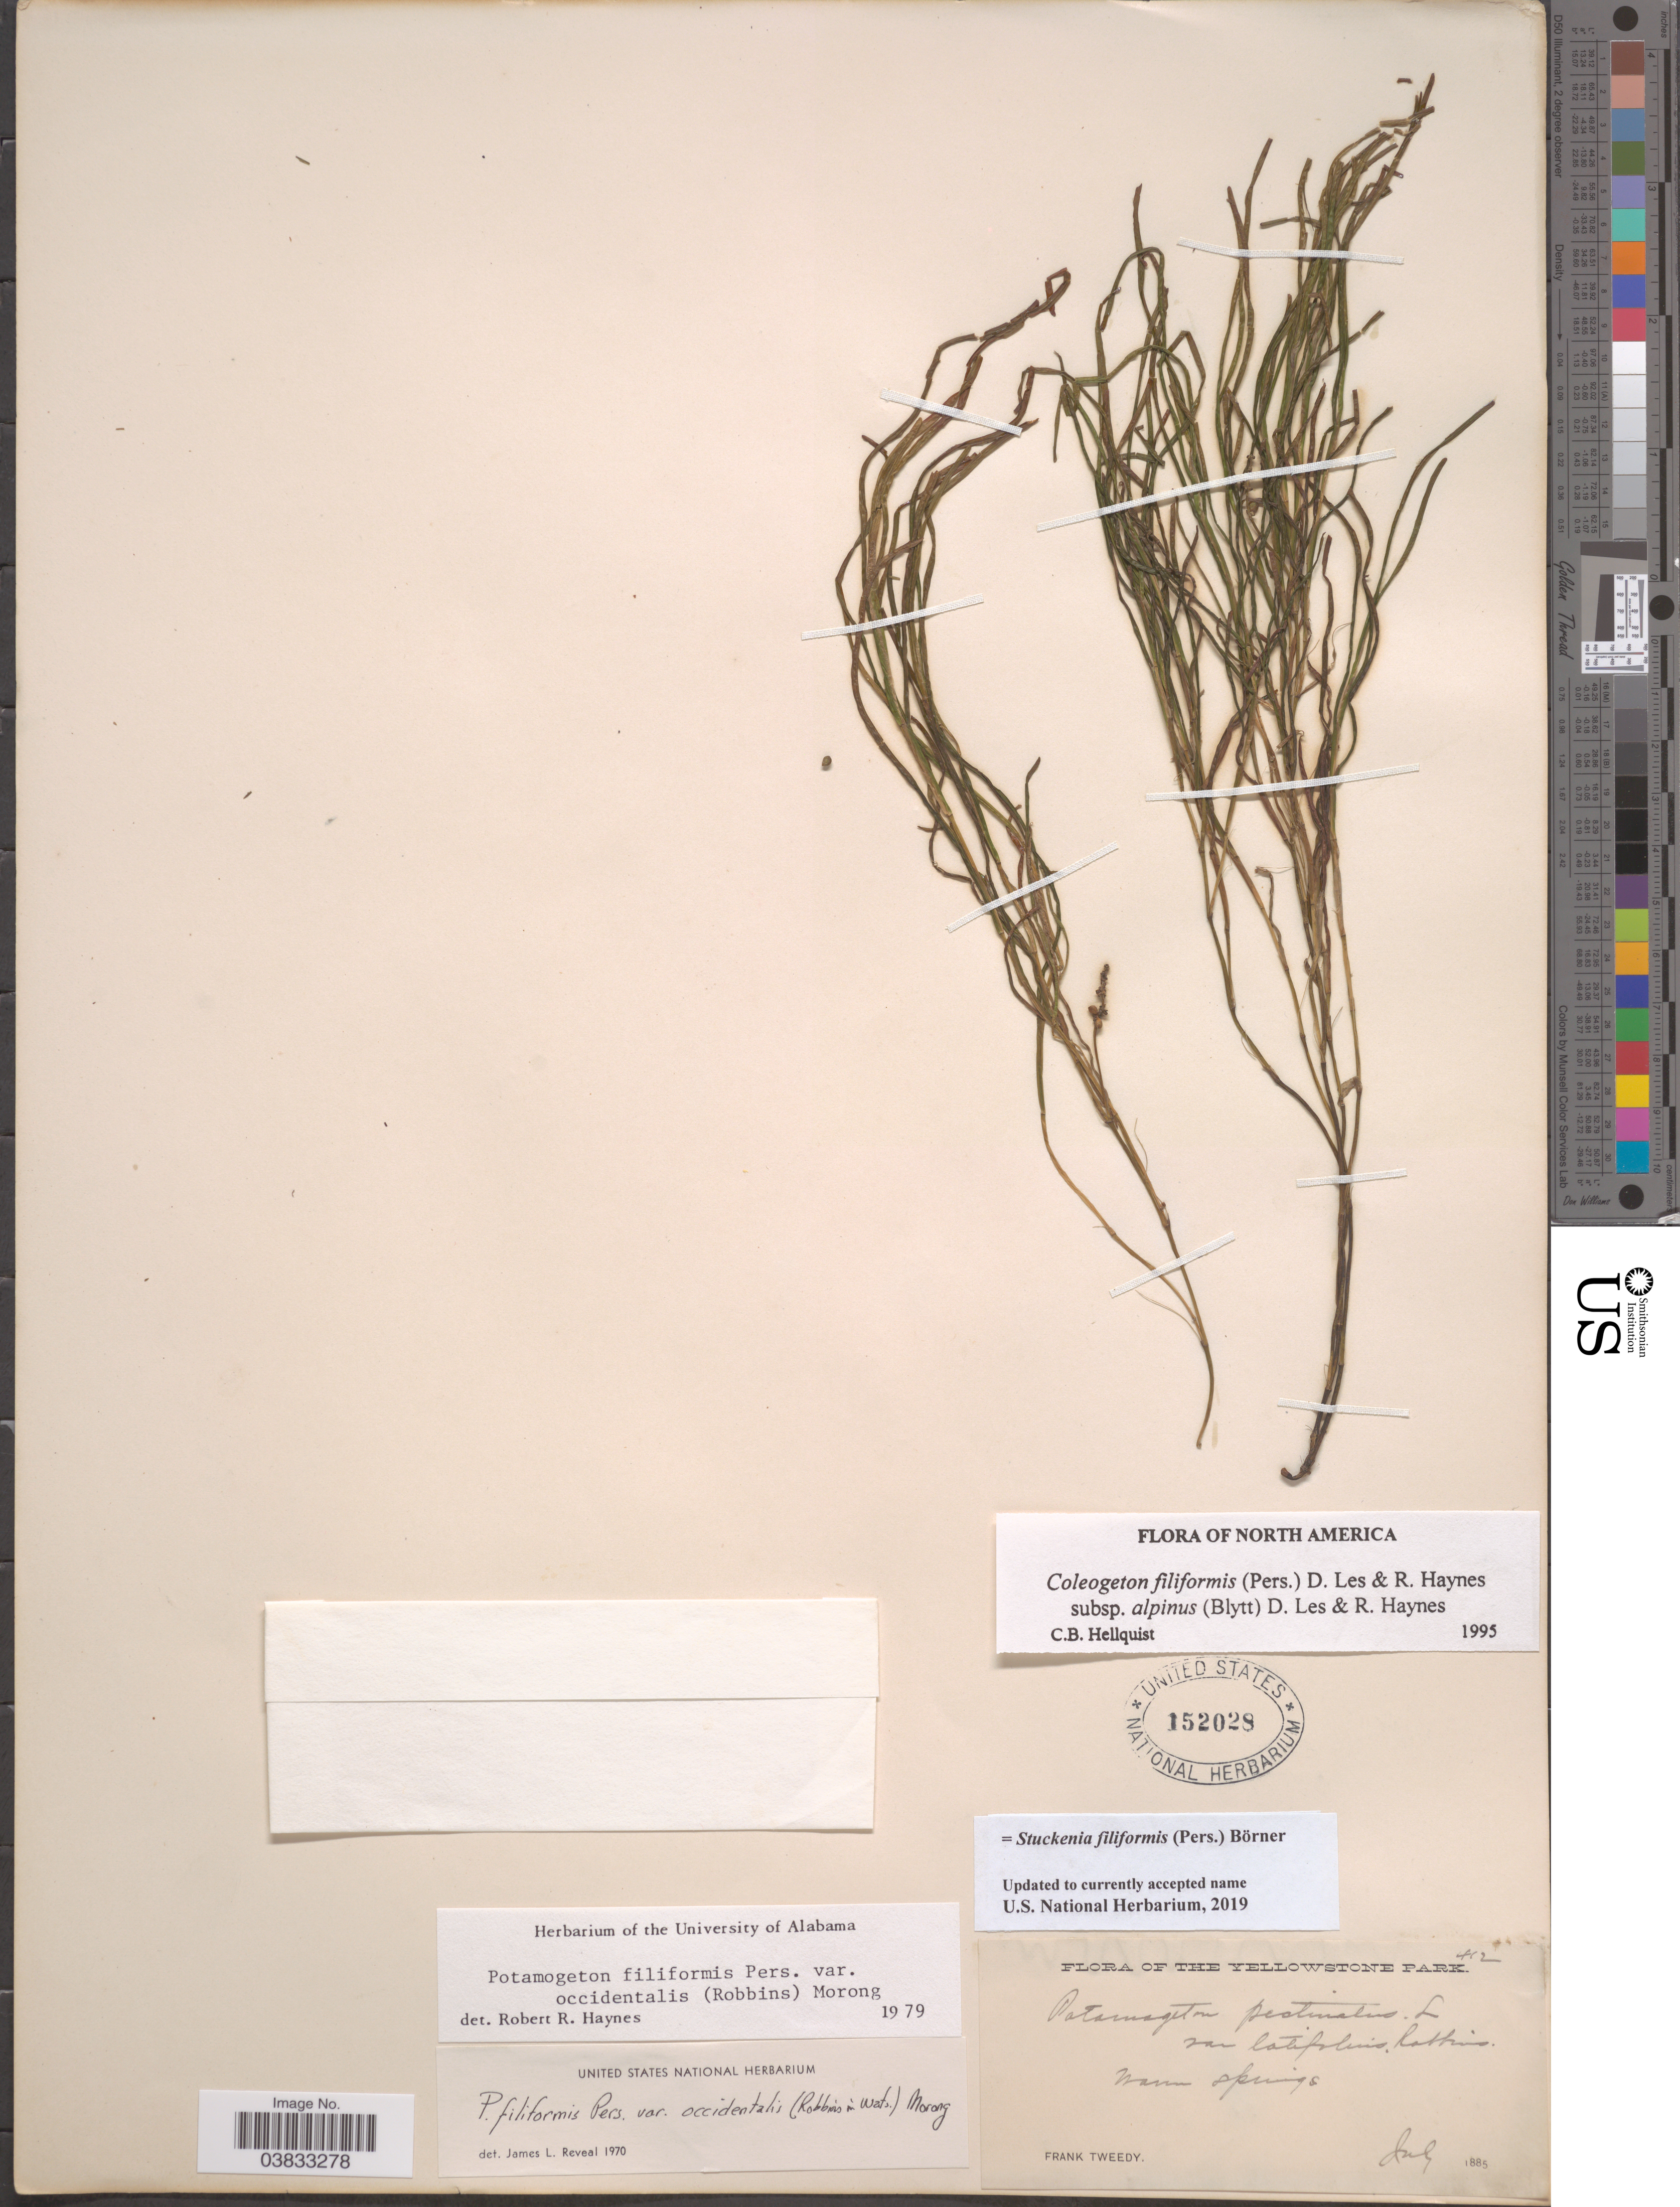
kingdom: Plantae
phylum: Tracheophyta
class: Liliopsida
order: Alismatales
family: Potamogetonaceae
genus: Stuckenia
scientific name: Stuckenia filiformis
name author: (Pers.) Börner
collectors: F. Tweedy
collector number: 2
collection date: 1885-07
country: United States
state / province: Wyoming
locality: The Yellowstone Park. Warm Springs.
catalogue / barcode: US 152028